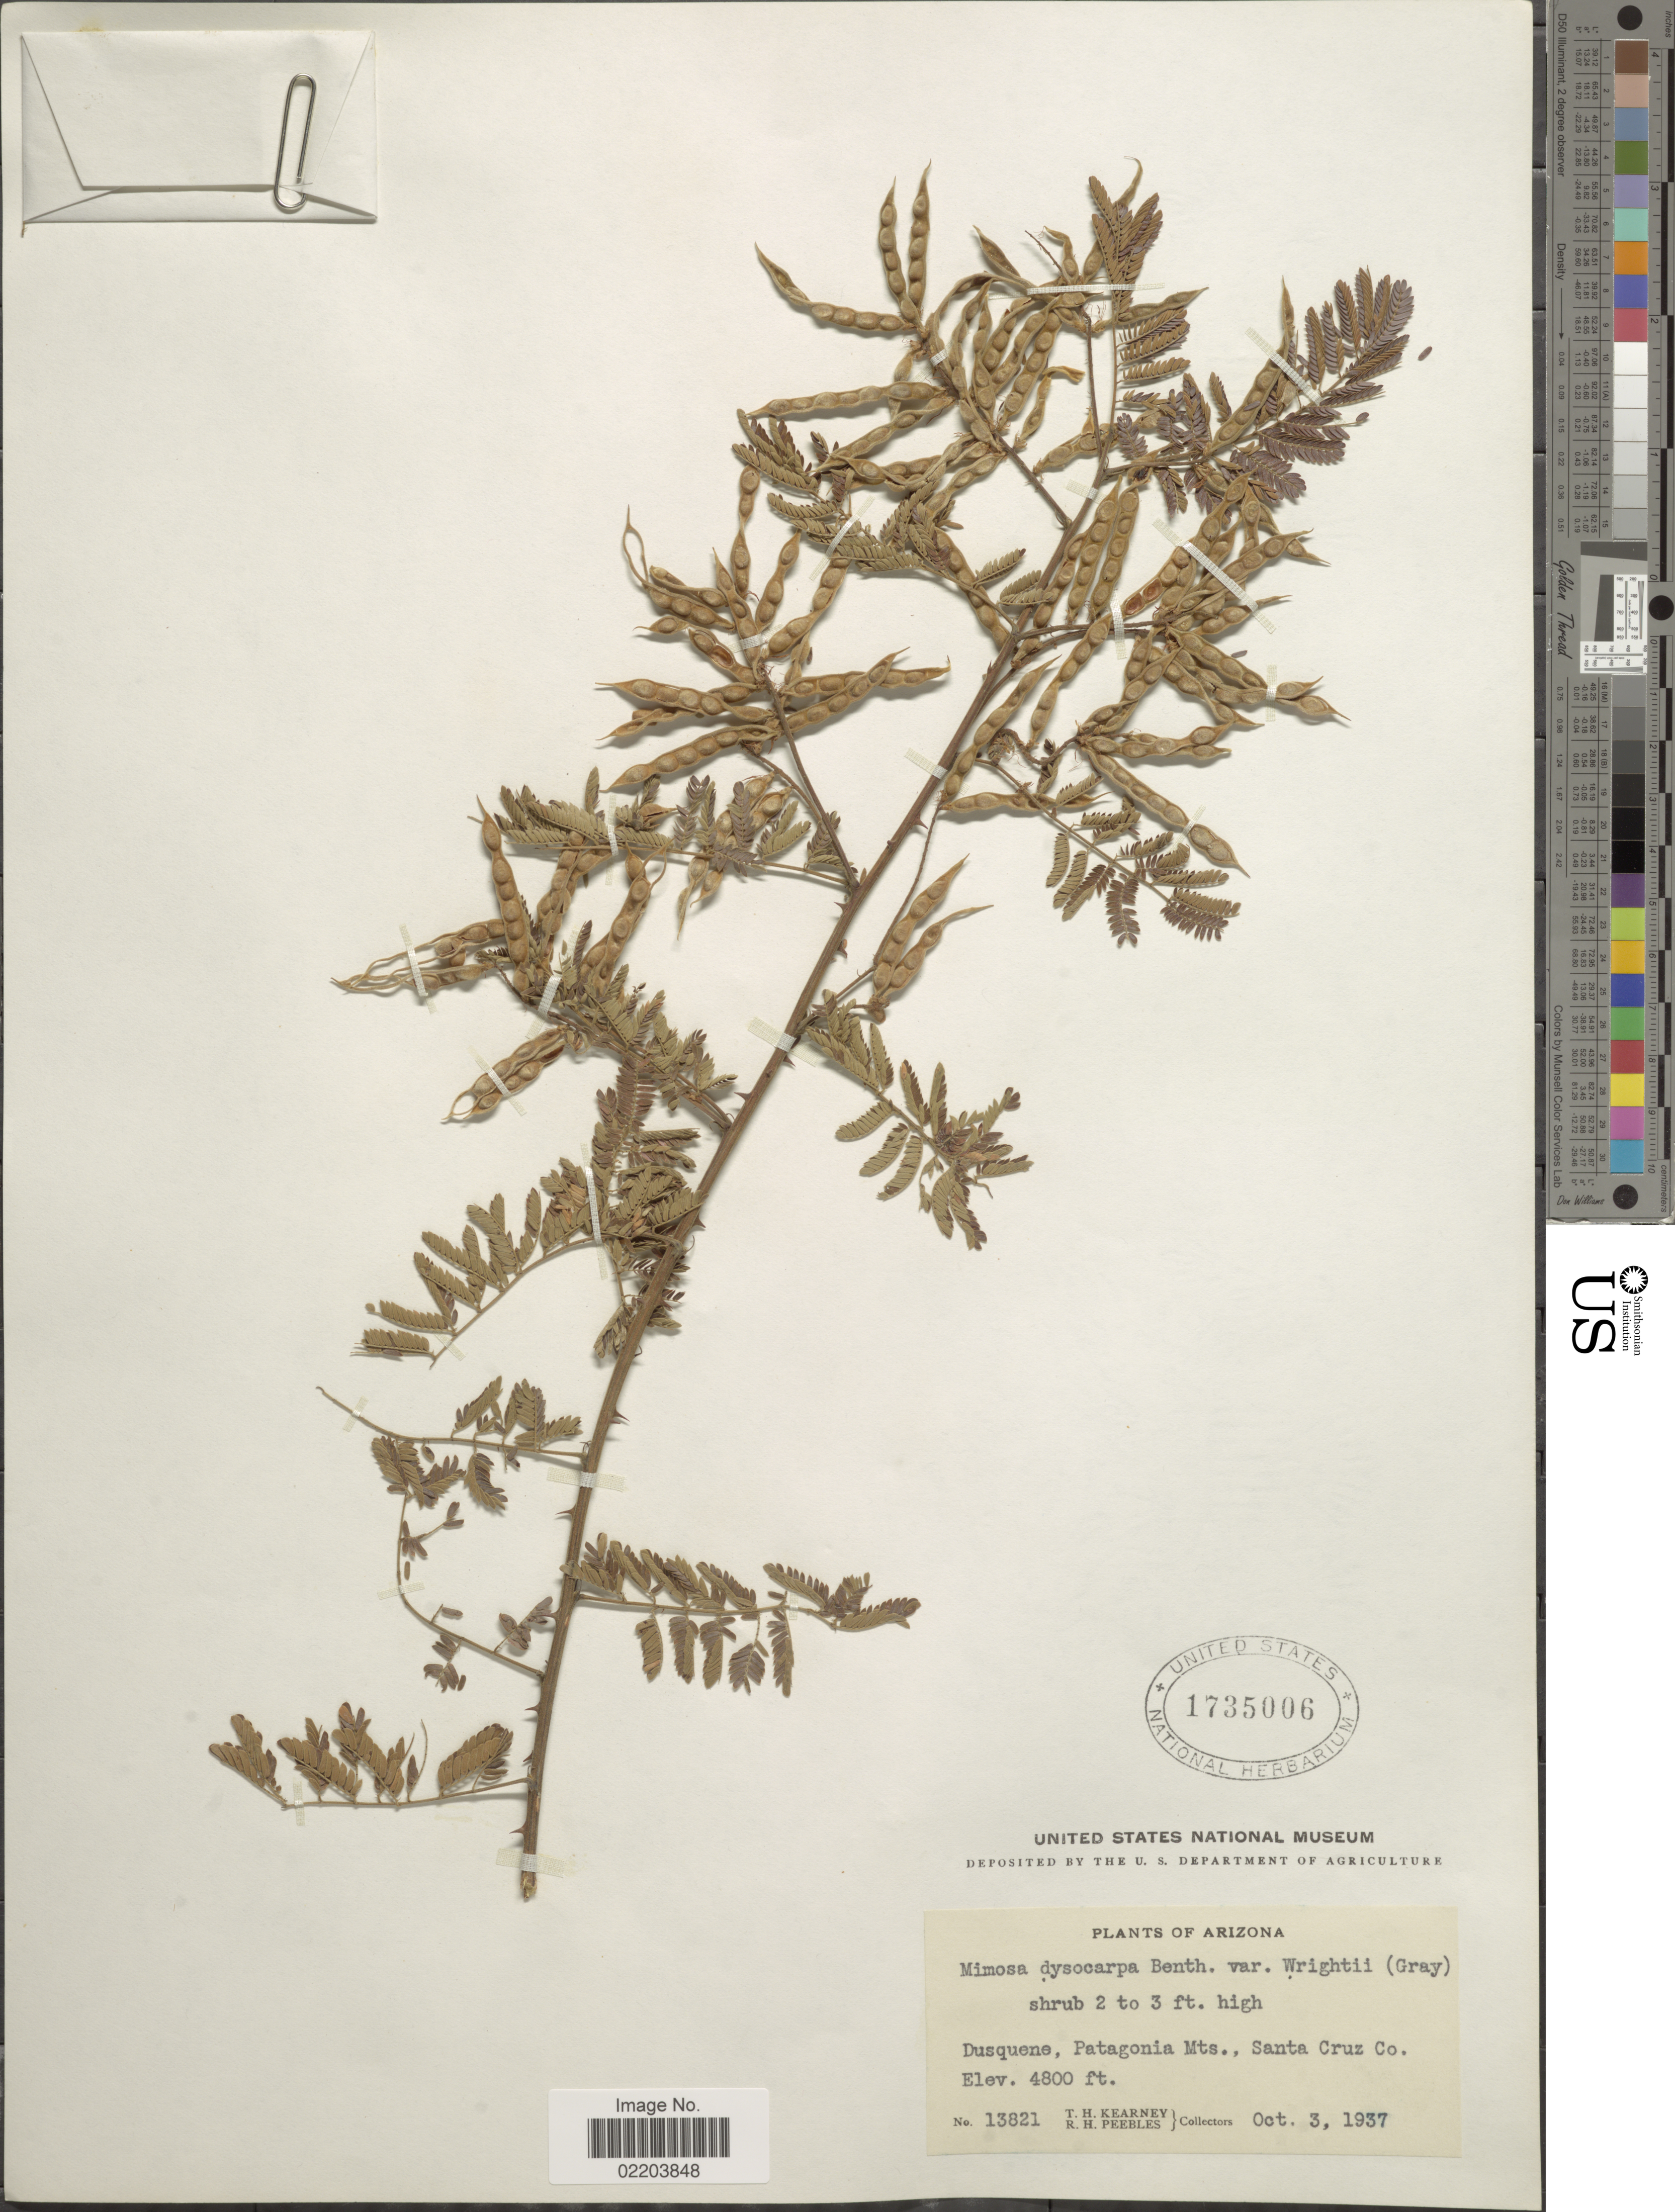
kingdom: Plantae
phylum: Tracheophyta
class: Magnoliopsida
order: Fabales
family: Fabaceae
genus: Mimosa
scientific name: Mimosa wrightii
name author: A. Gray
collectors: T. H. Kearney & R. H. Peebles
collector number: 13821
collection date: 1937-10-03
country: United States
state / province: Arizona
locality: Dusquene, Patagonia Mts., Santa Cruz Co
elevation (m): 1463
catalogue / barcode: US 1735006